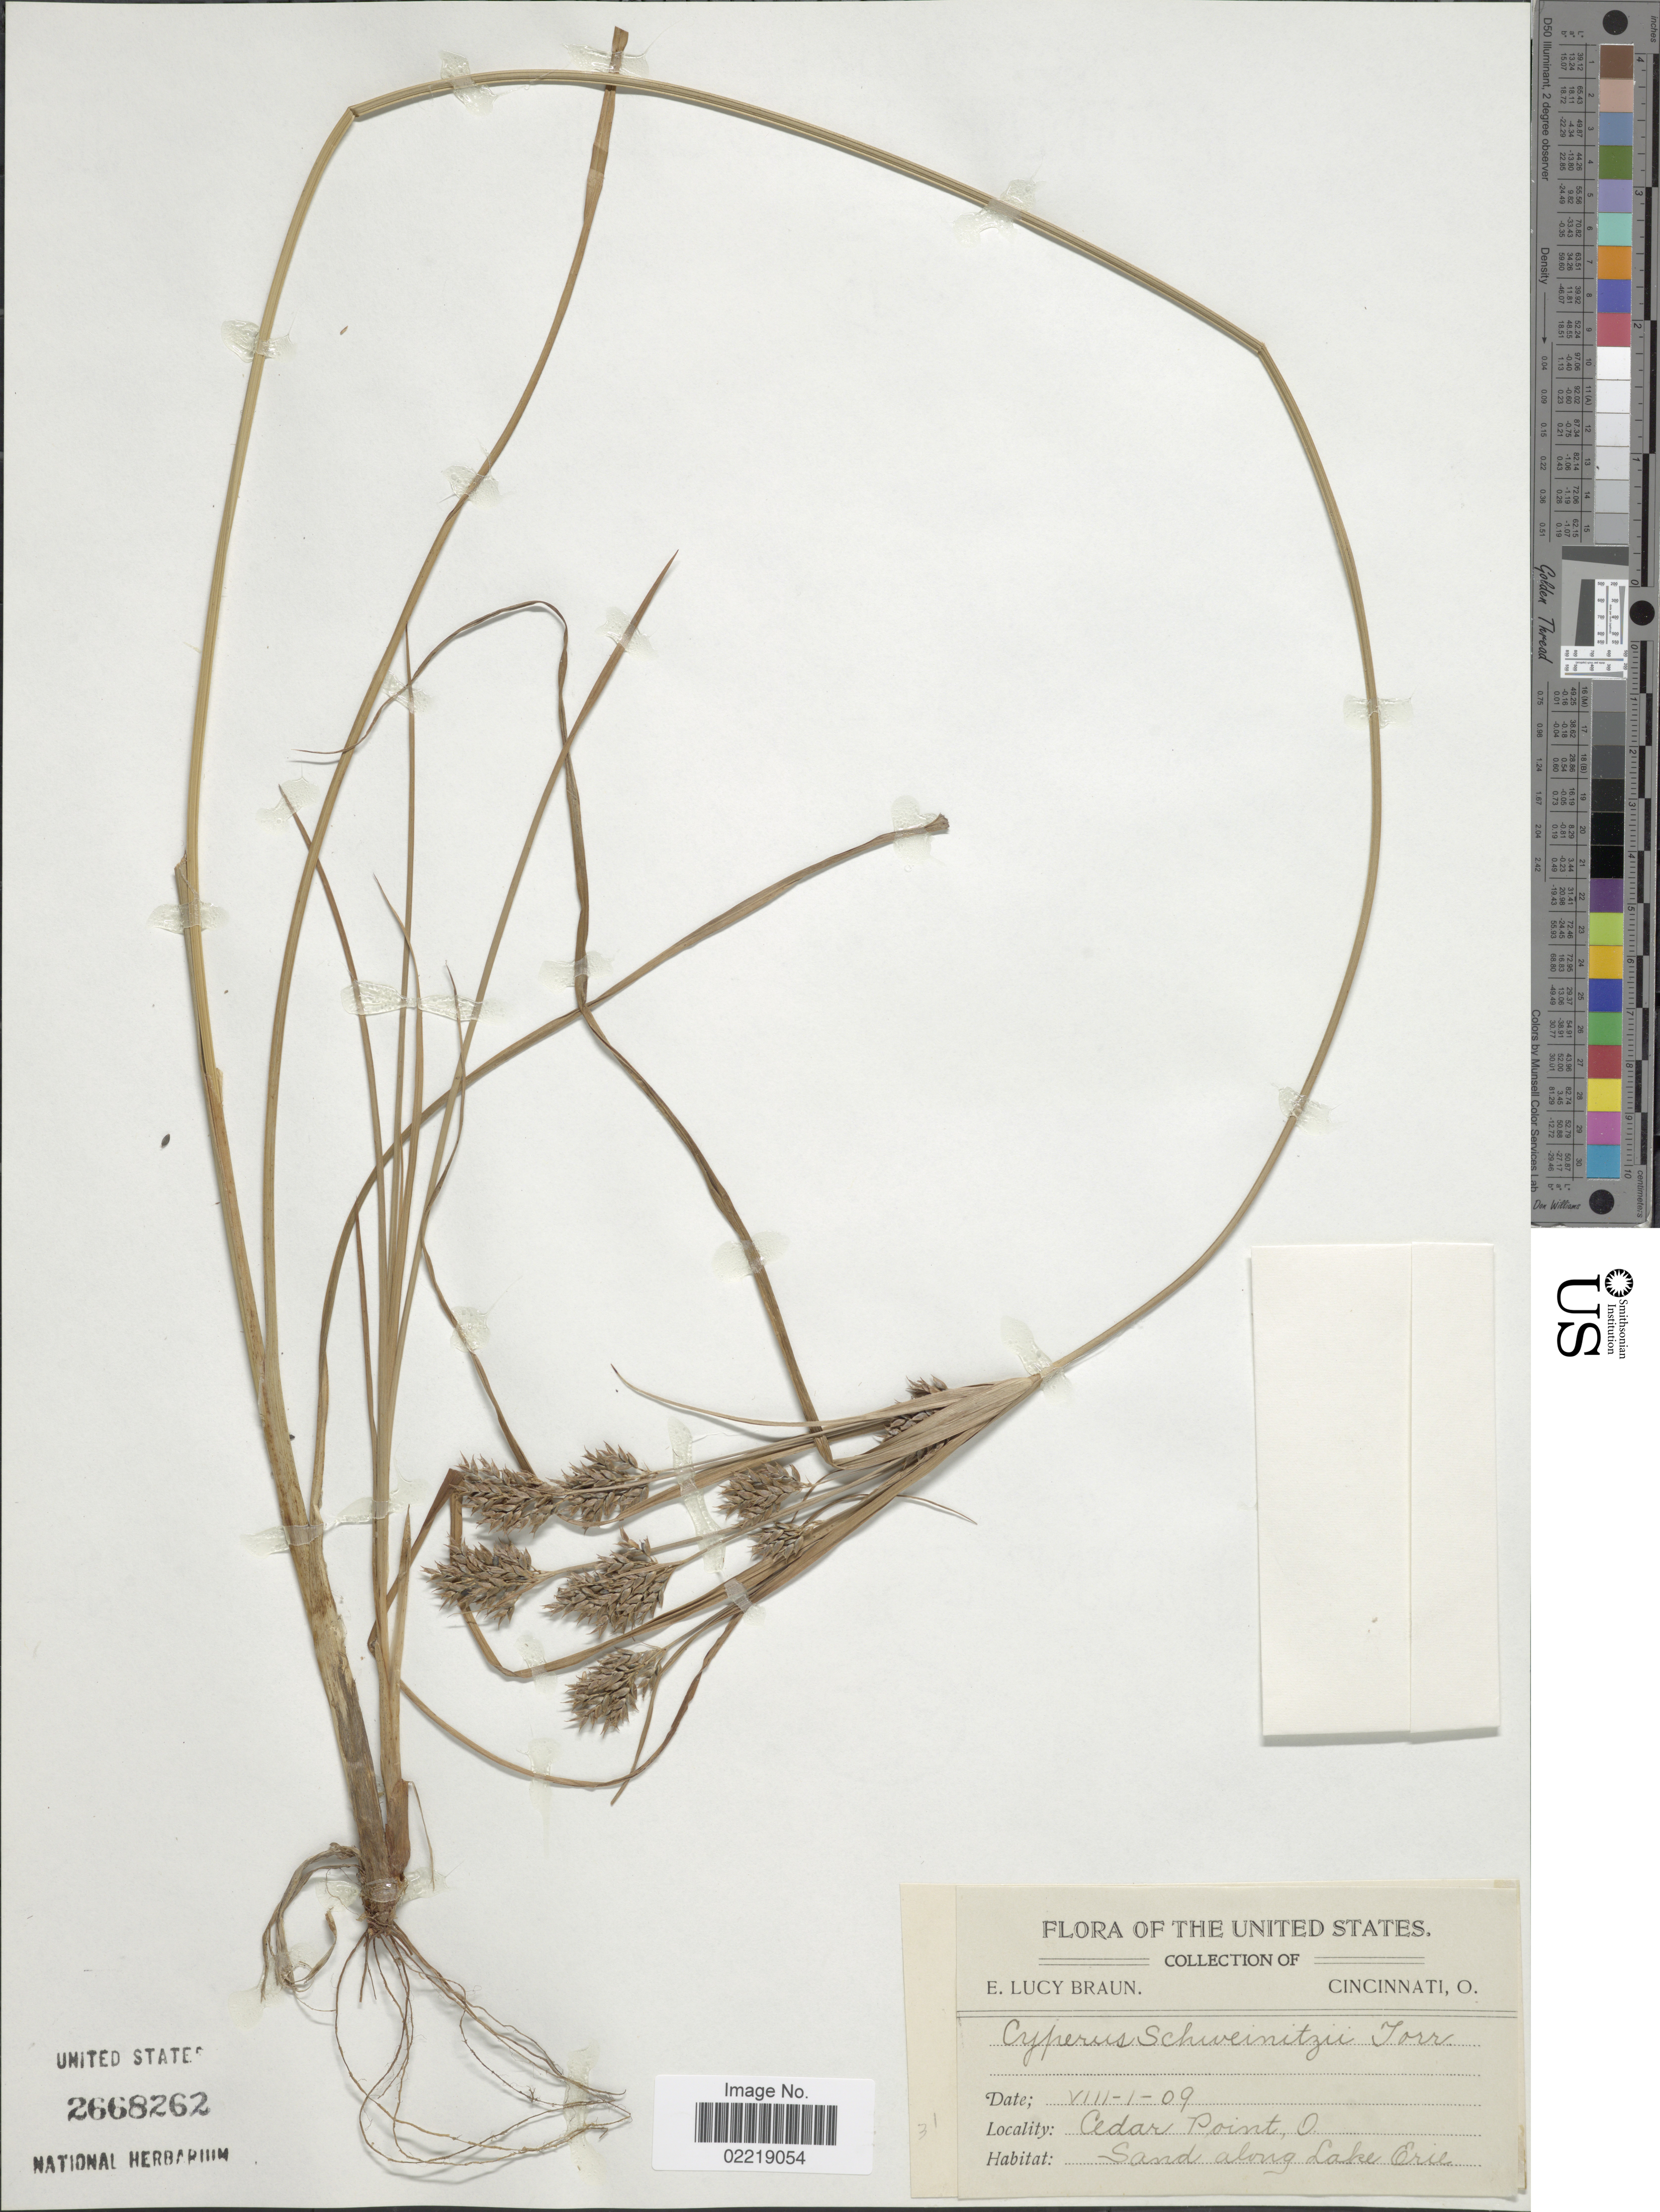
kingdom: Plantae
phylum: Tracheophyta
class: Liliopsida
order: Poales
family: Cyperaceae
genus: Cyperus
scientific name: Cyperus schweinitzii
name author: Torr.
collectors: E. L. Braun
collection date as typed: Transcribed d/m/y: 1/8/9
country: United States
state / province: Ohio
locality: Cedar Point, Sand along Lake Erie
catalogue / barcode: US 2668262